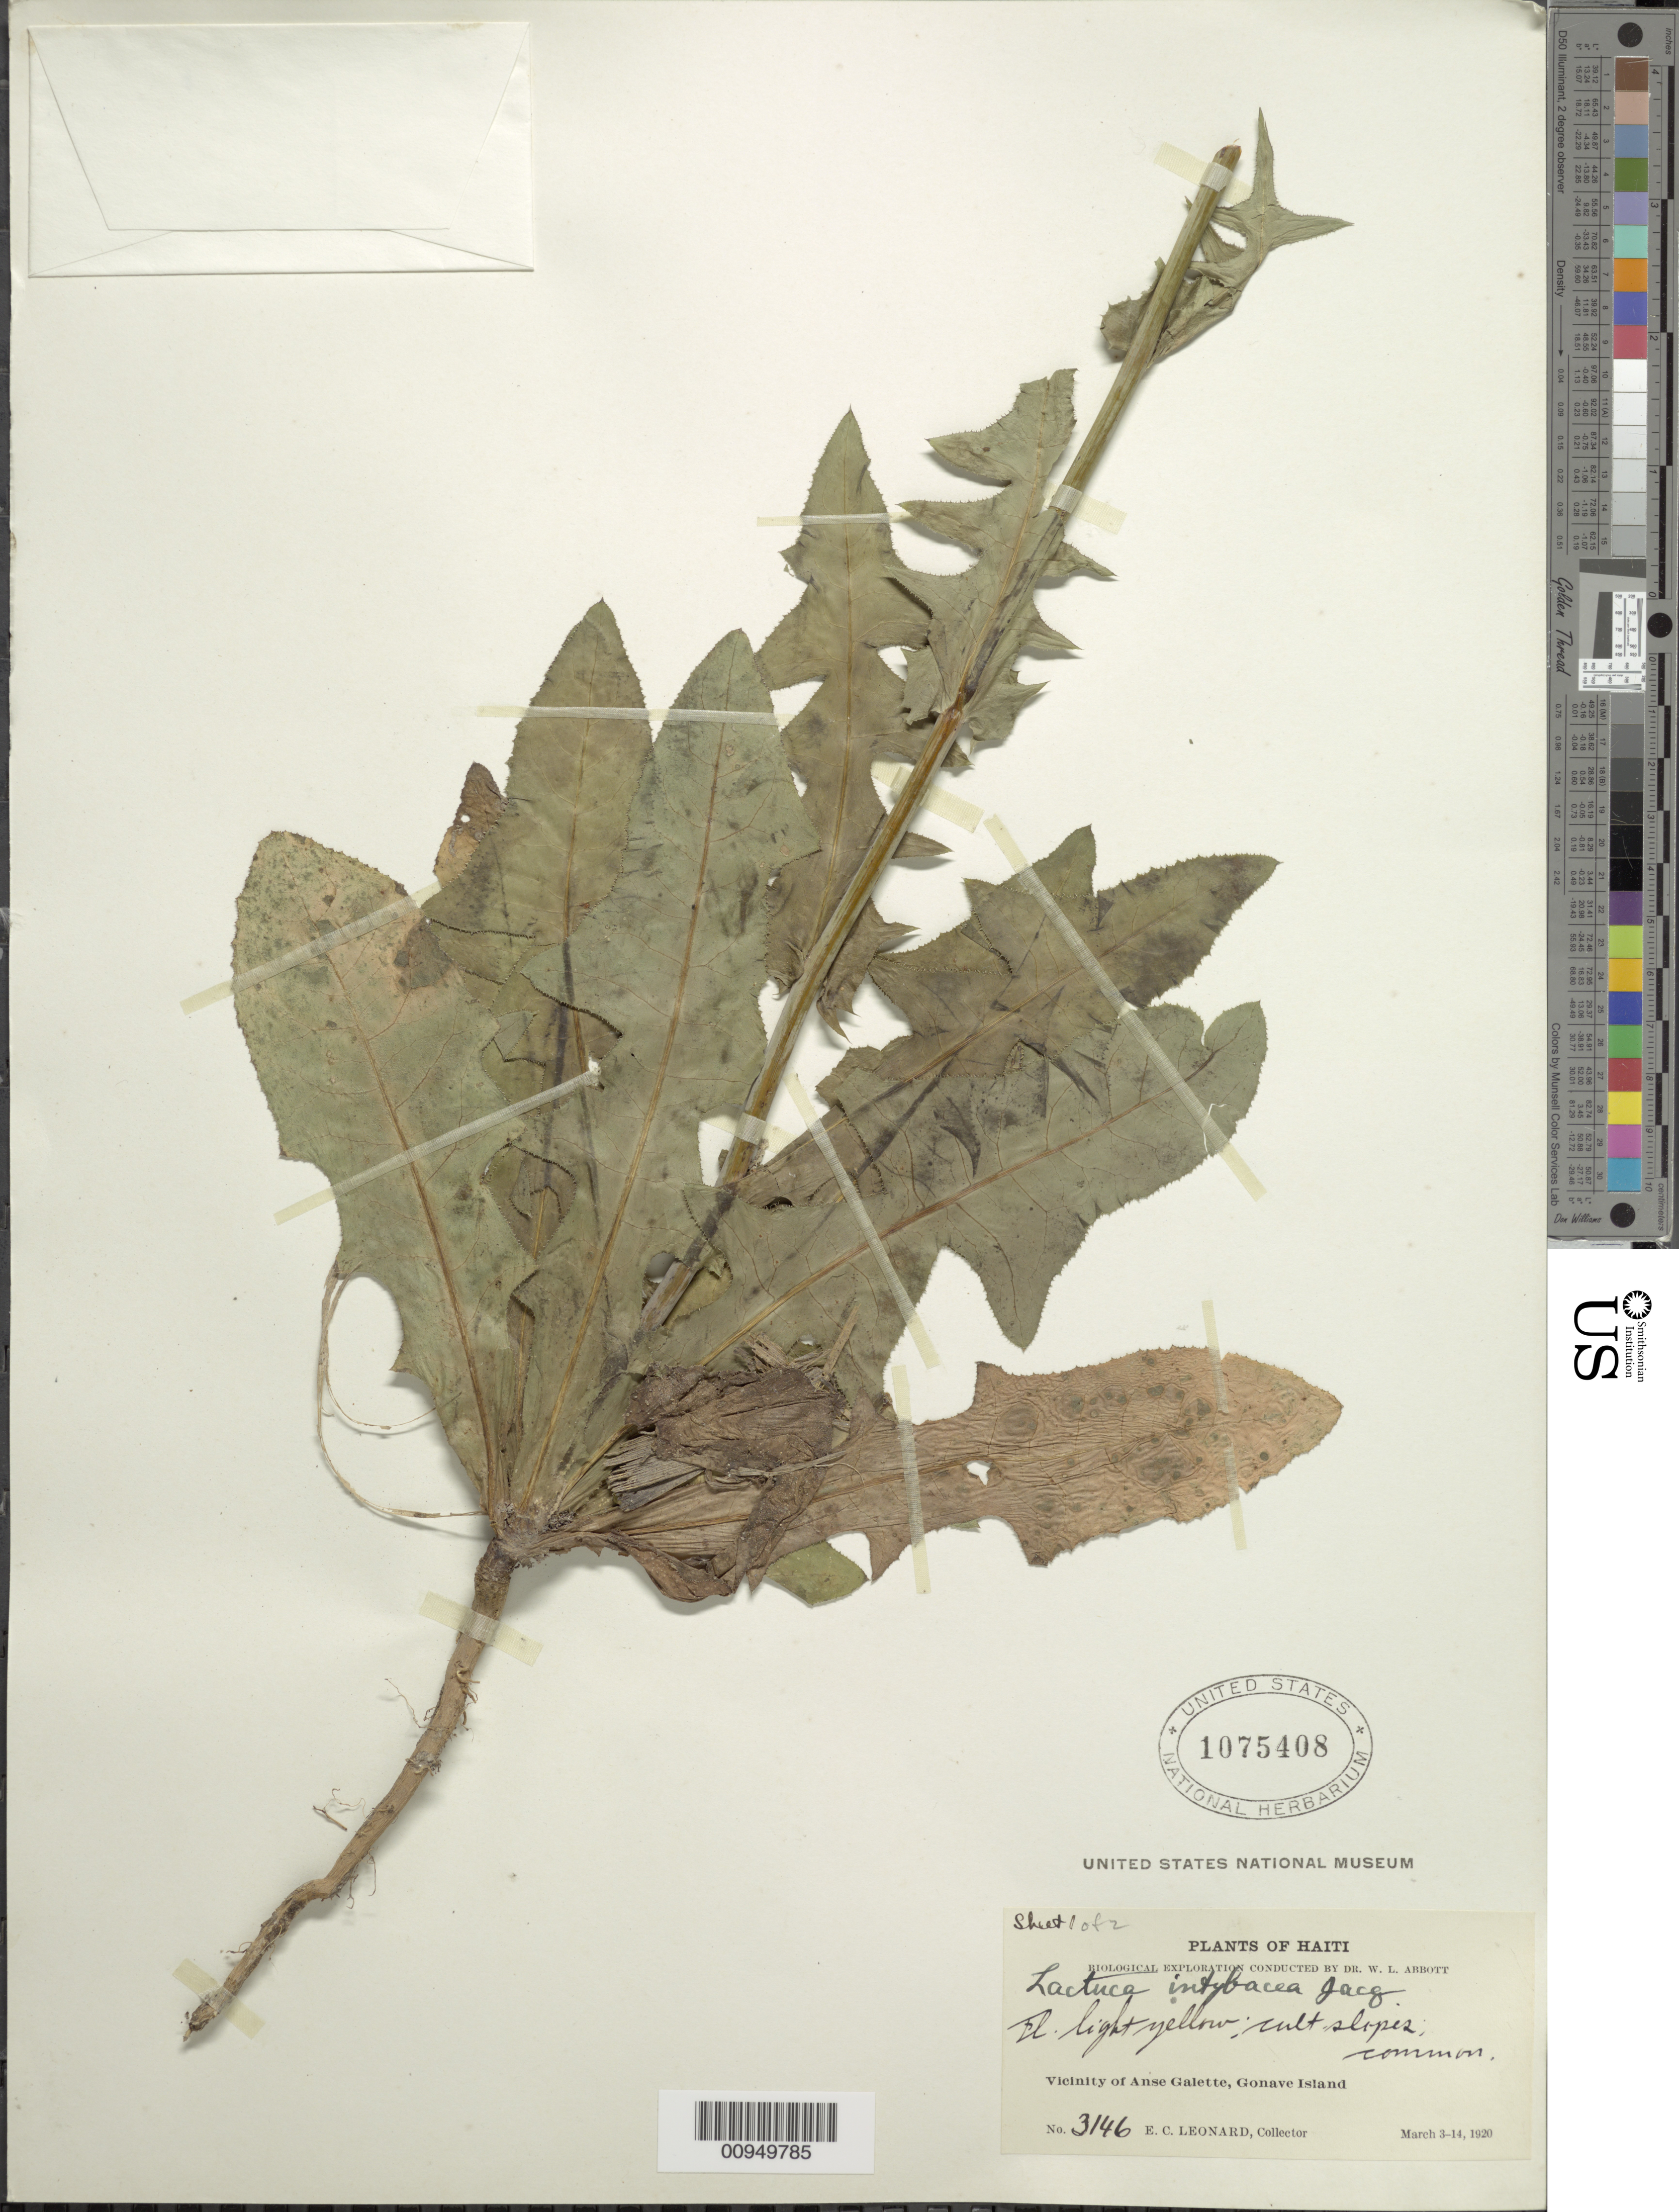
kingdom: Plantae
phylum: Tracheophyta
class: Magnoliopsida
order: Asterales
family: Asteraceae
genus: Launaea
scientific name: Launaea intybacea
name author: (Jacq.) Beauverd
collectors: E. C. Leonard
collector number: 3146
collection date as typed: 03 Mar 1920 to 14 Mar 1920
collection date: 1920-03-03/1920-03-14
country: Haiti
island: Gonave I.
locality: Vicinity of Anse Galette.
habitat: Cultivated slopes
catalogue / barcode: US 1075408